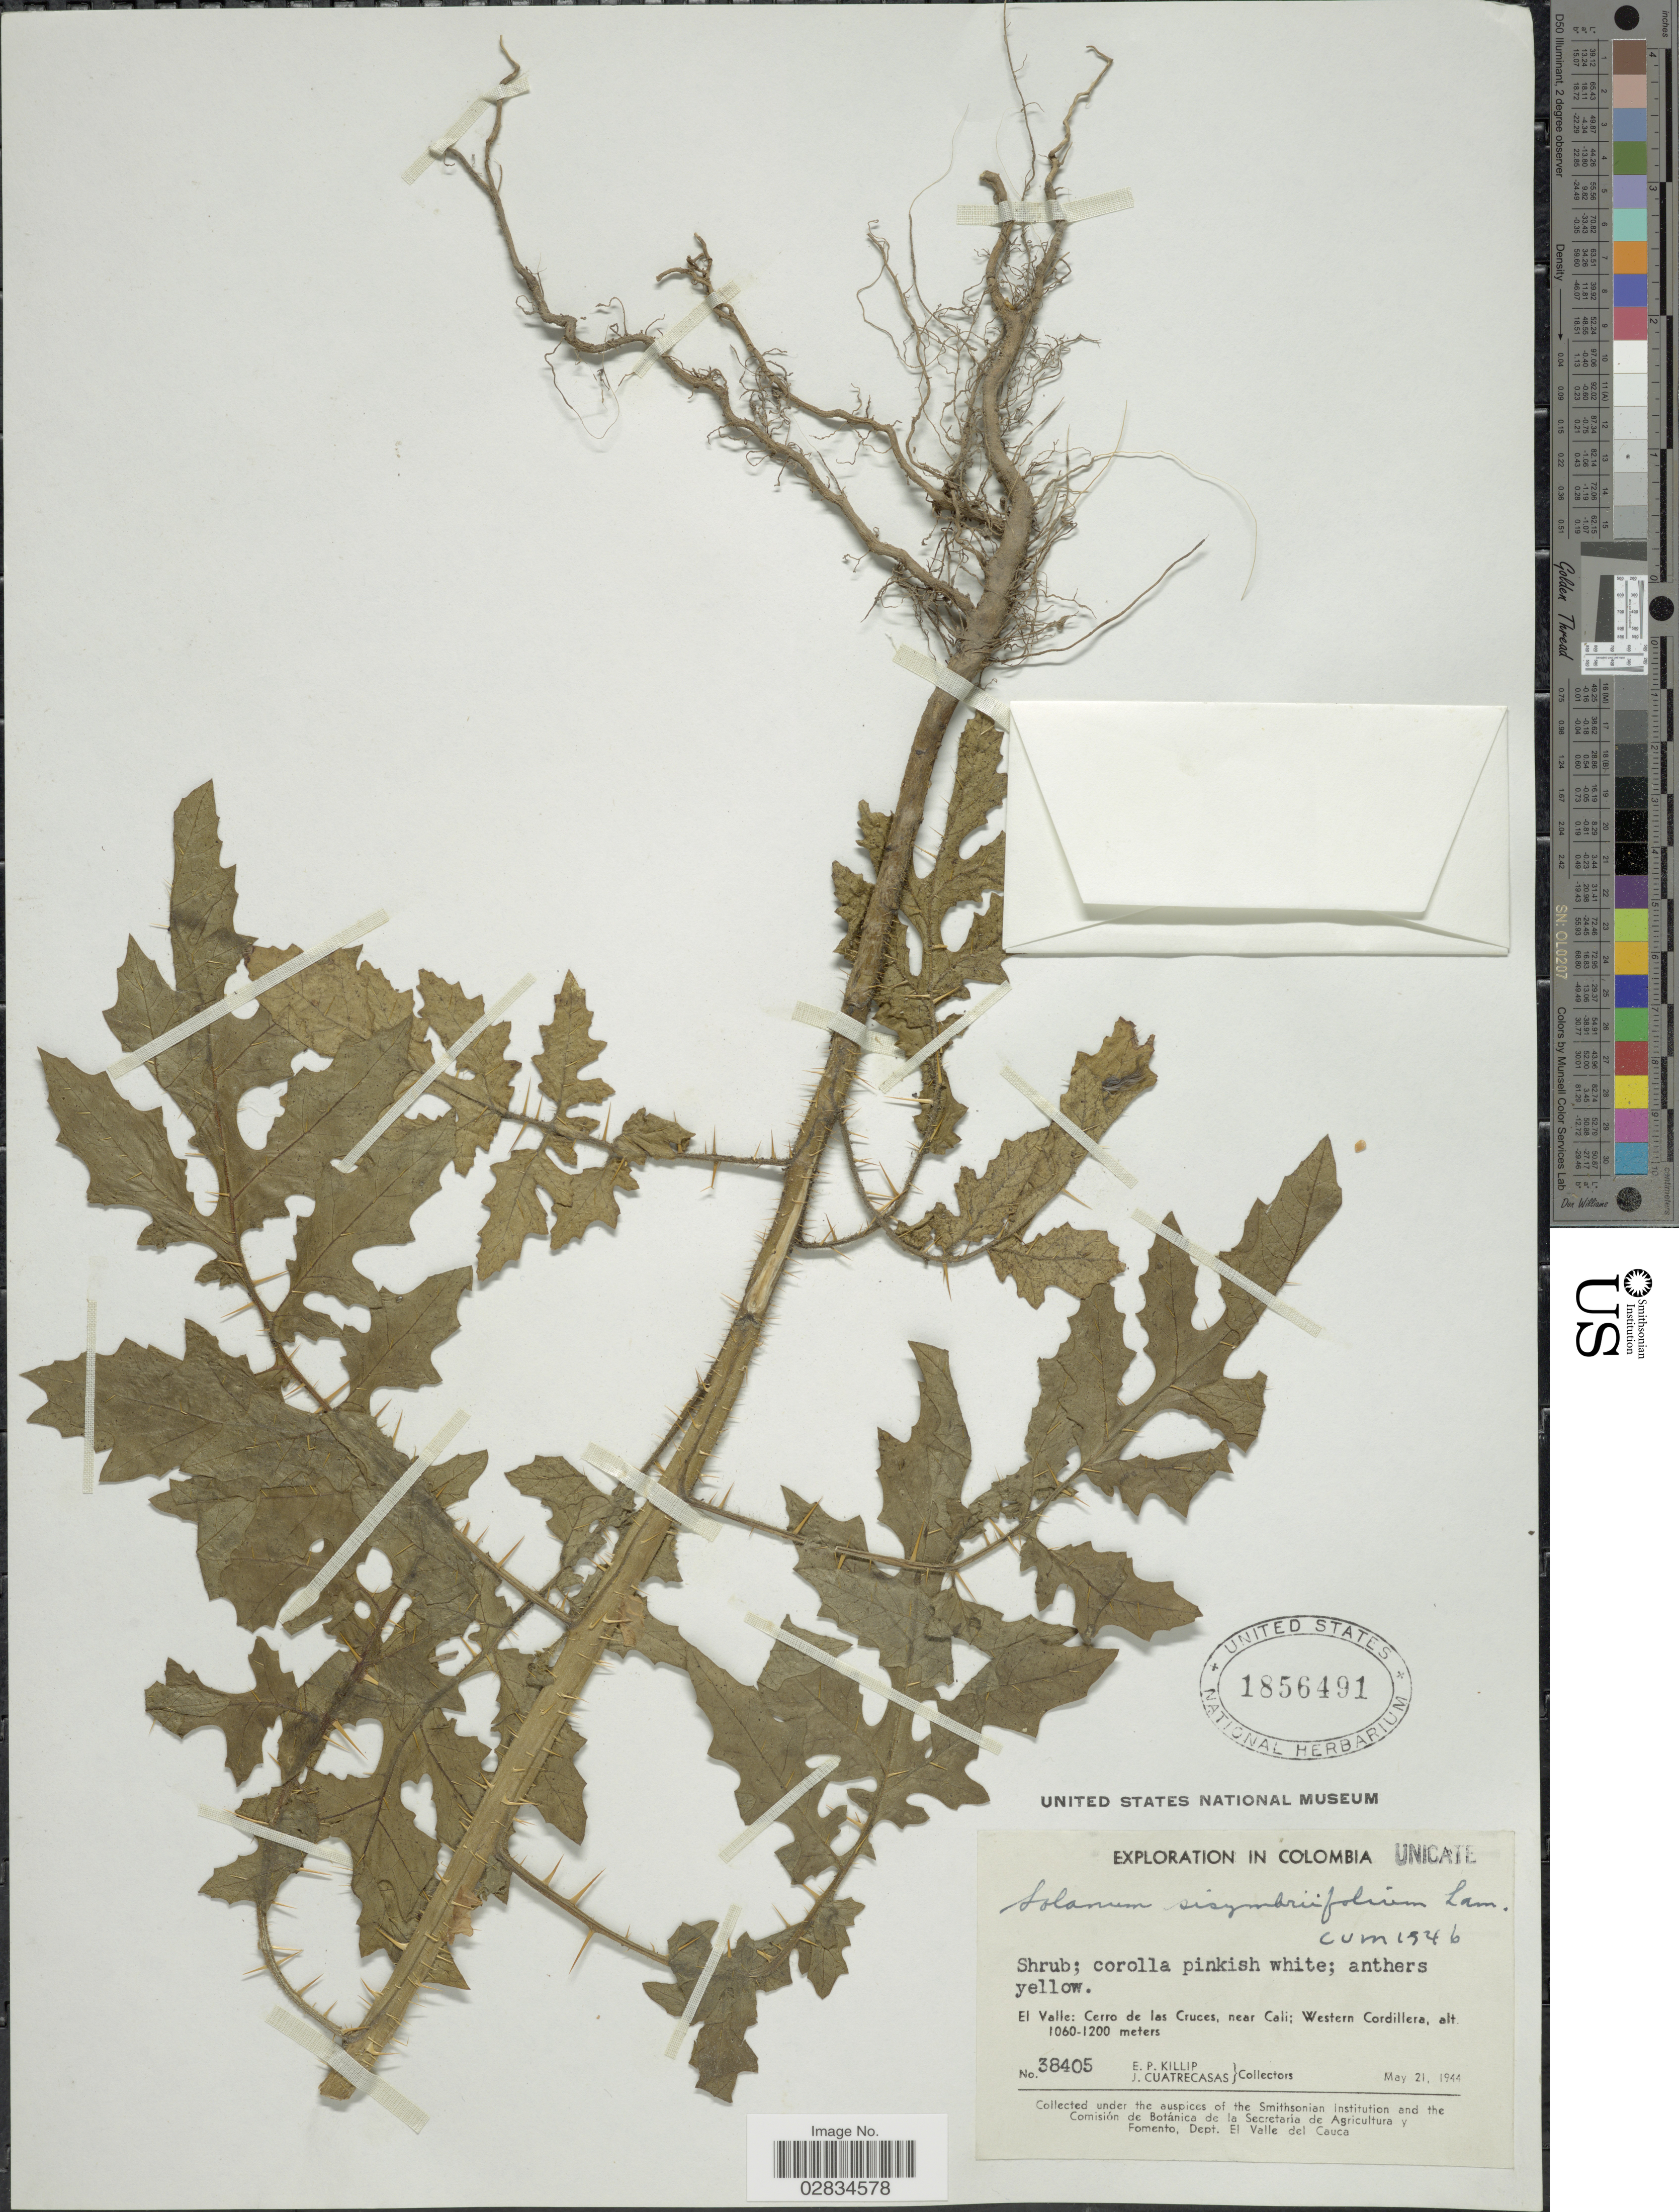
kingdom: Plantae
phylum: Tracheophyta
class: Magnoliopsida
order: Solanales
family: Solanaceae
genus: Solanum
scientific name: Solanum sisymbriifolium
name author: Lam.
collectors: E. P. Killip & J. Cuatrecasas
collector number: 38405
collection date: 1944-05-21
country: Colombia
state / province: Valle del Cauca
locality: El Valle: Cerro de las Cruces, near Cali; Western Cordillera.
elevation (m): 1060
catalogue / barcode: US 1856491